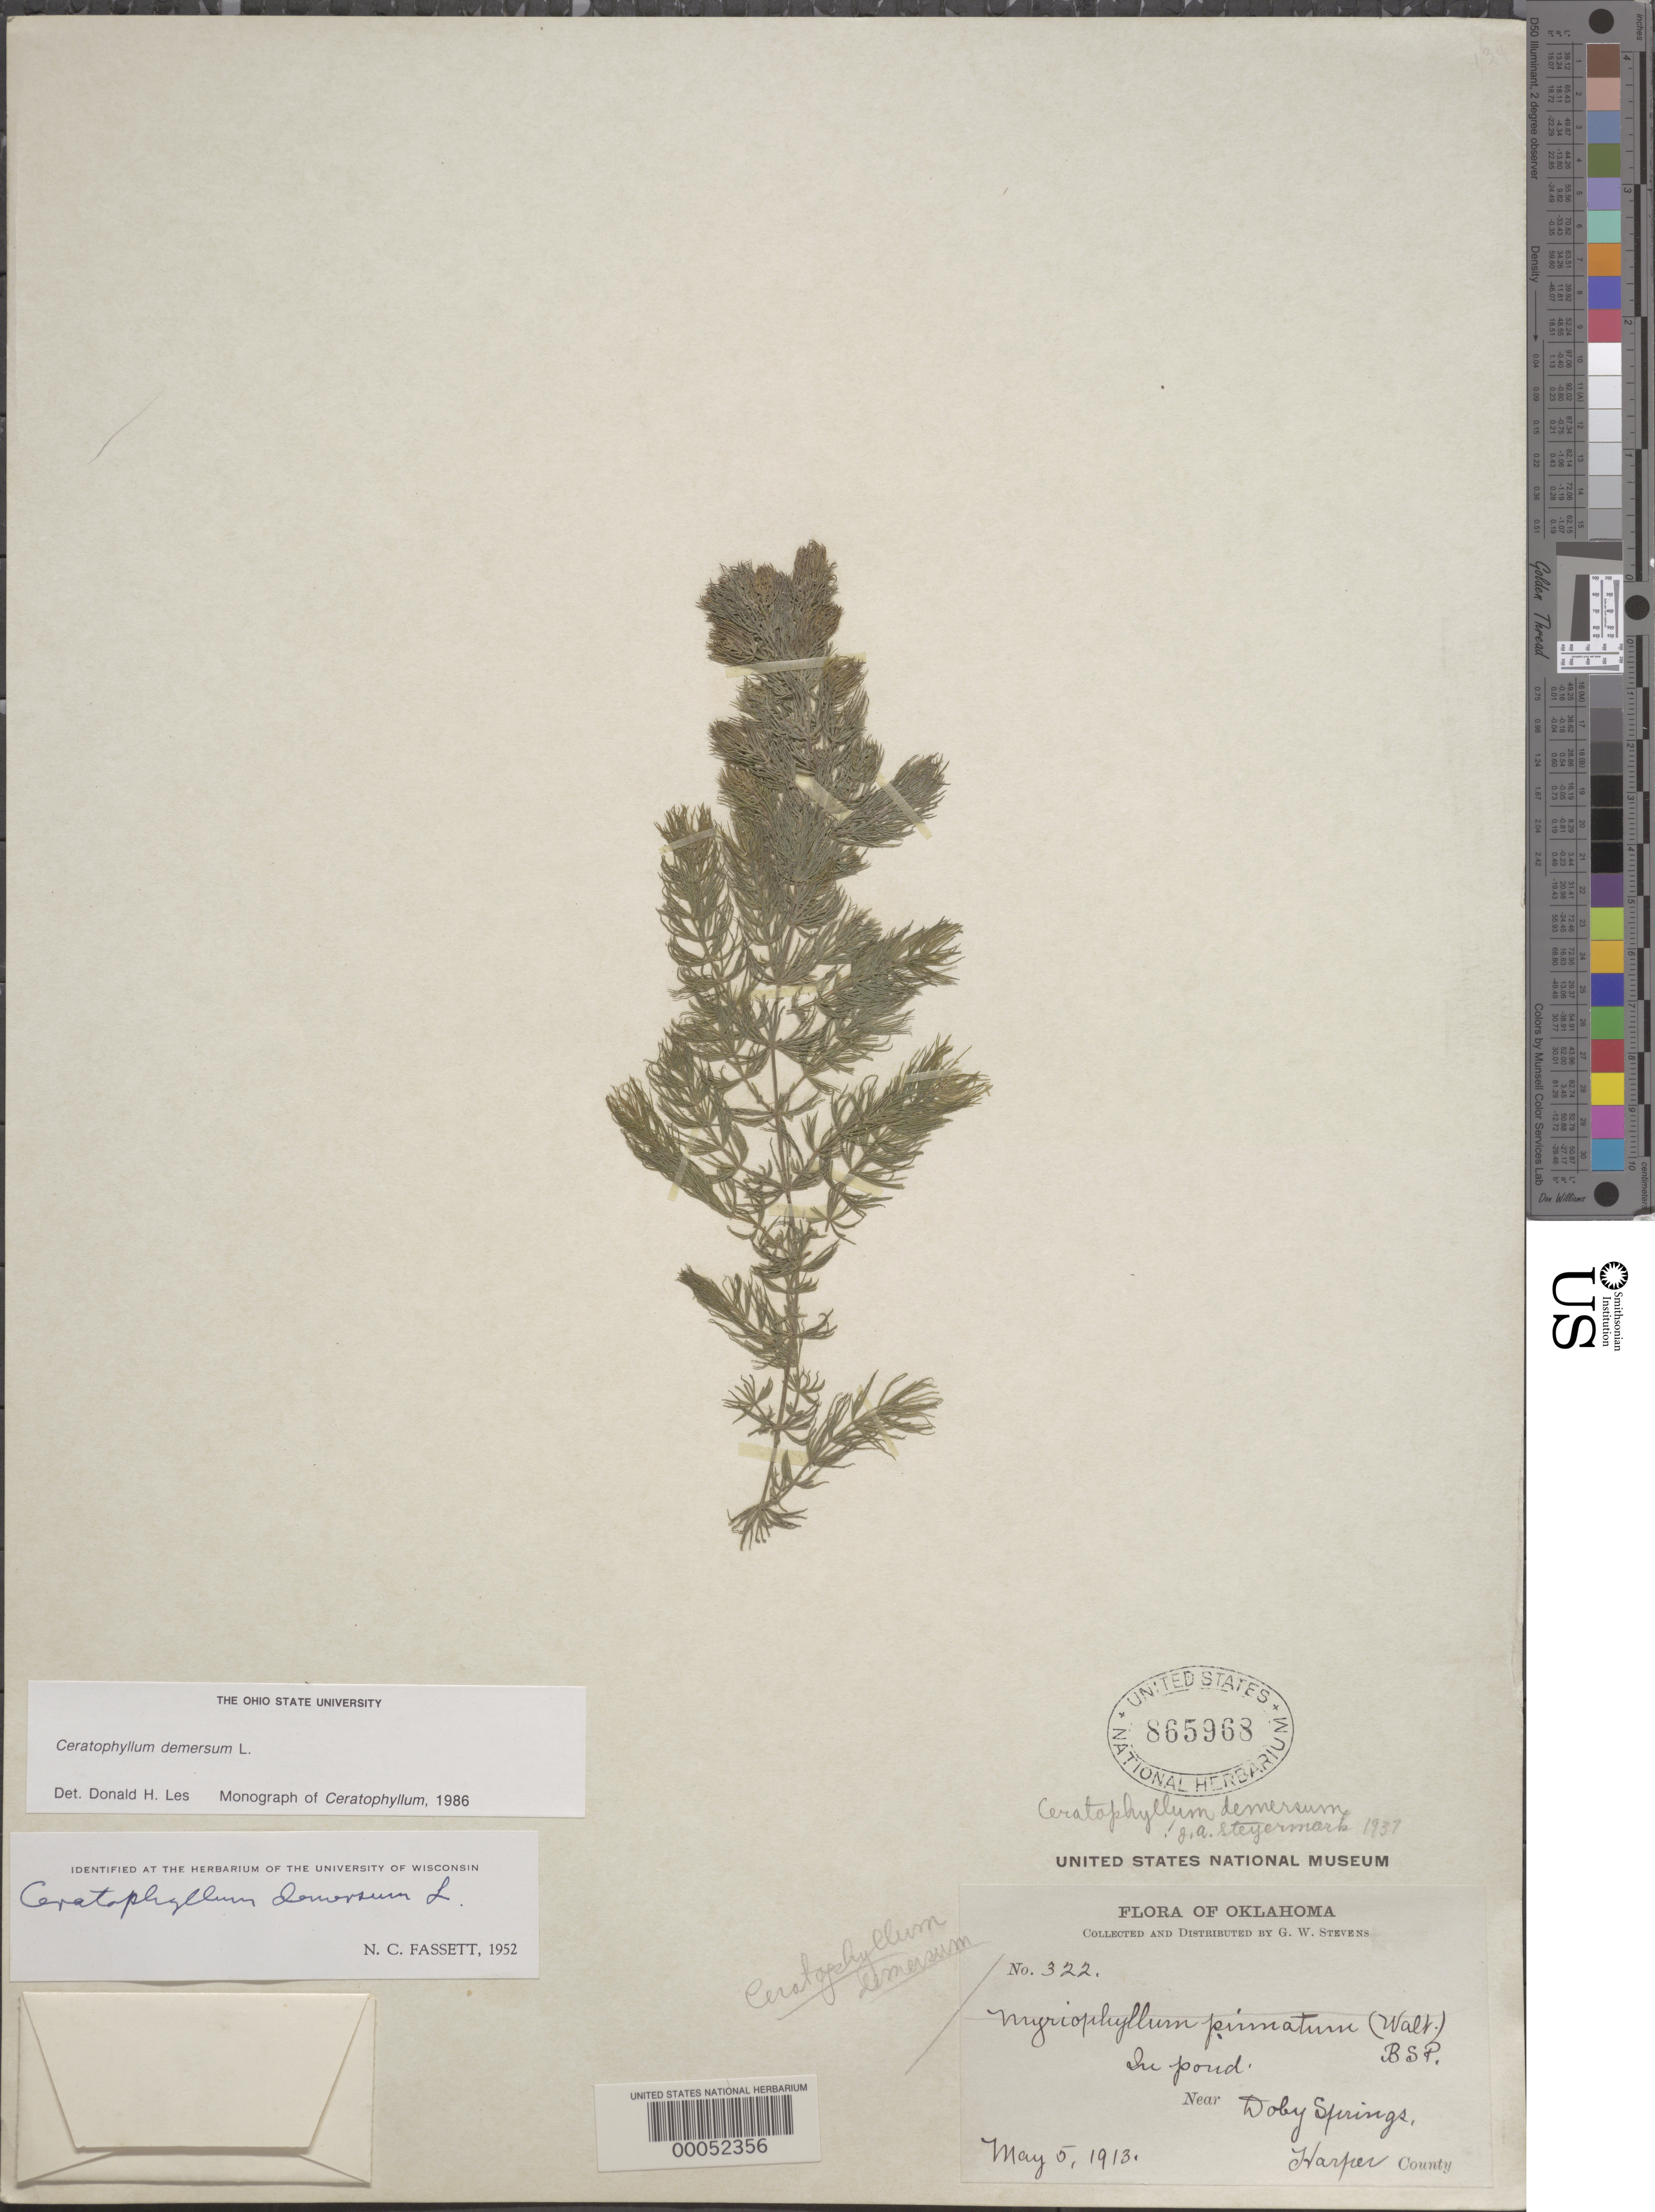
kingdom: Plantae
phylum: Tracheophyta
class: Magnoliopsida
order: Ceratophyllales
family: Ceratophyllaceae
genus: Ceratophyllum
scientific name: Ceratophyllum demersum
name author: L.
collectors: G. W. Stevens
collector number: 322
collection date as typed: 05 May 1913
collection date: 1913-05-05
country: United States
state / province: Oklahoma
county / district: Harper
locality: In ponds, near woby springs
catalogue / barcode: US 8659683